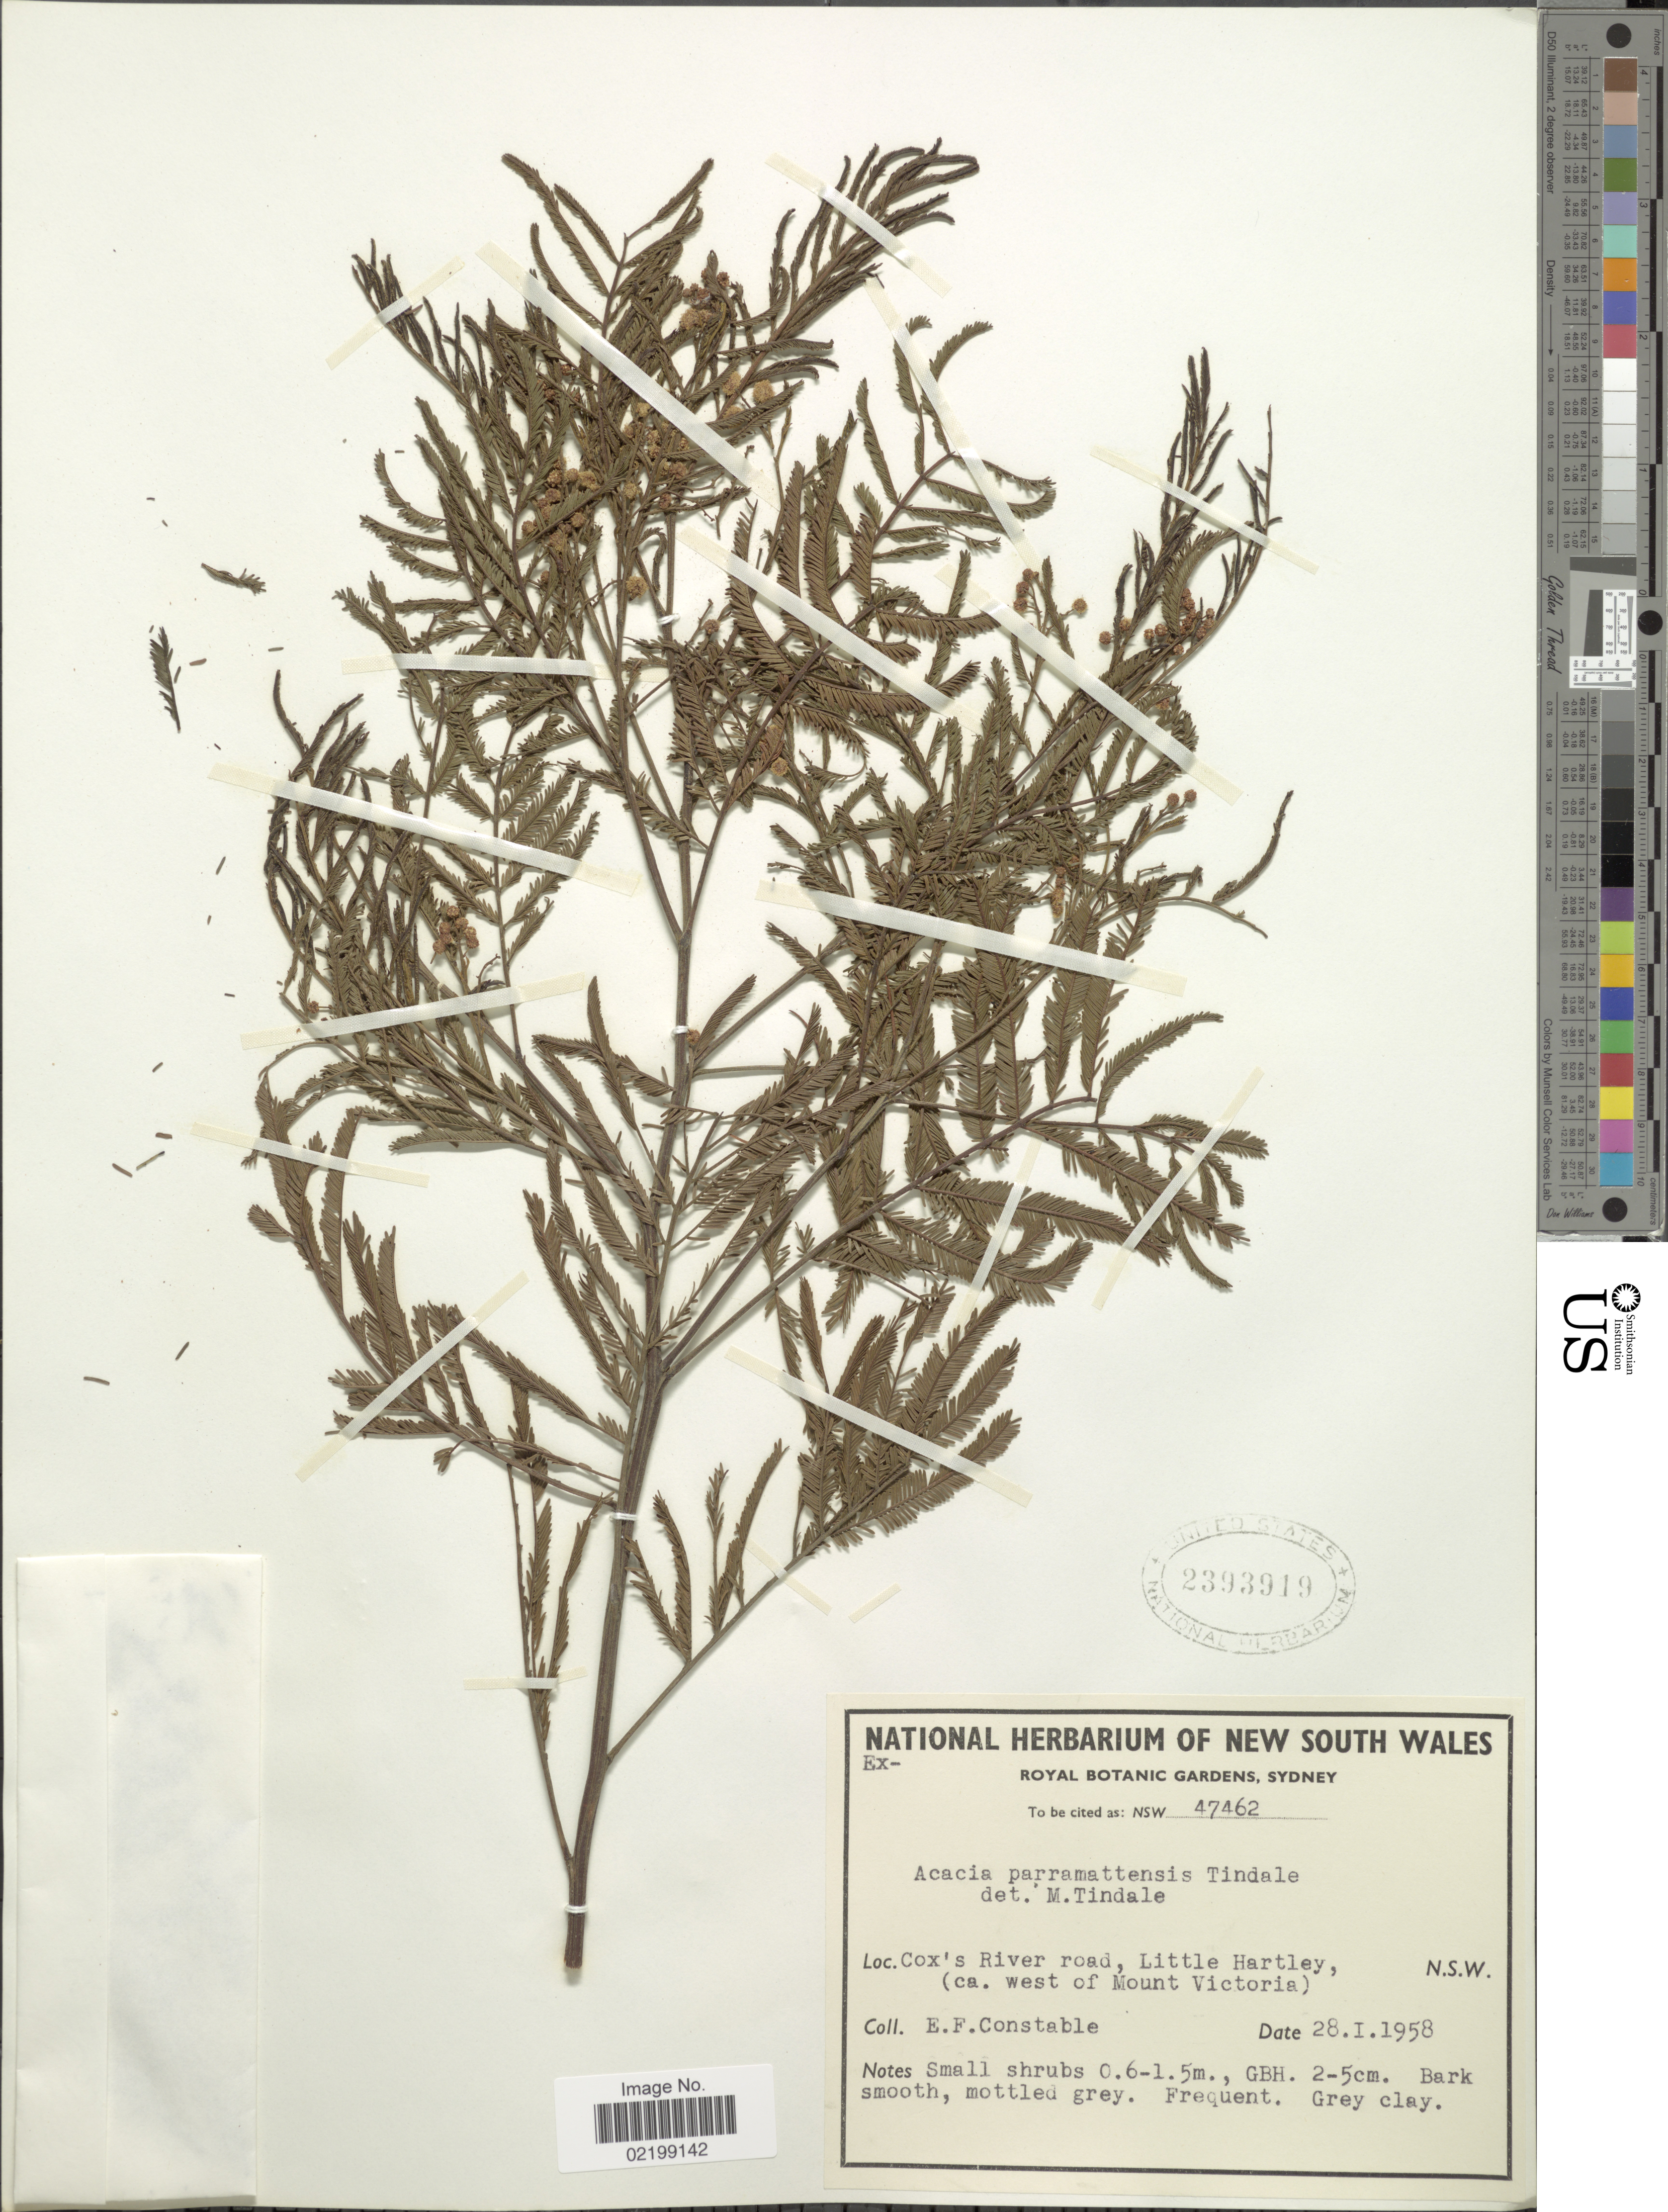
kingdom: Plantae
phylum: Tracheophyta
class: Magnoliopsida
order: Fabales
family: Fabaceae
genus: Acacia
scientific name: Acacia parramattensis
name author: Tindale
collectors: E. F. Constable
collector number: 47462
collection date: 1958-01-28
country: Australia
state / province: New South Wales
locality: Cox's River road, Little Hartley, (ca. west of Mount Victoria)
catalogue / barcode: US 2393919